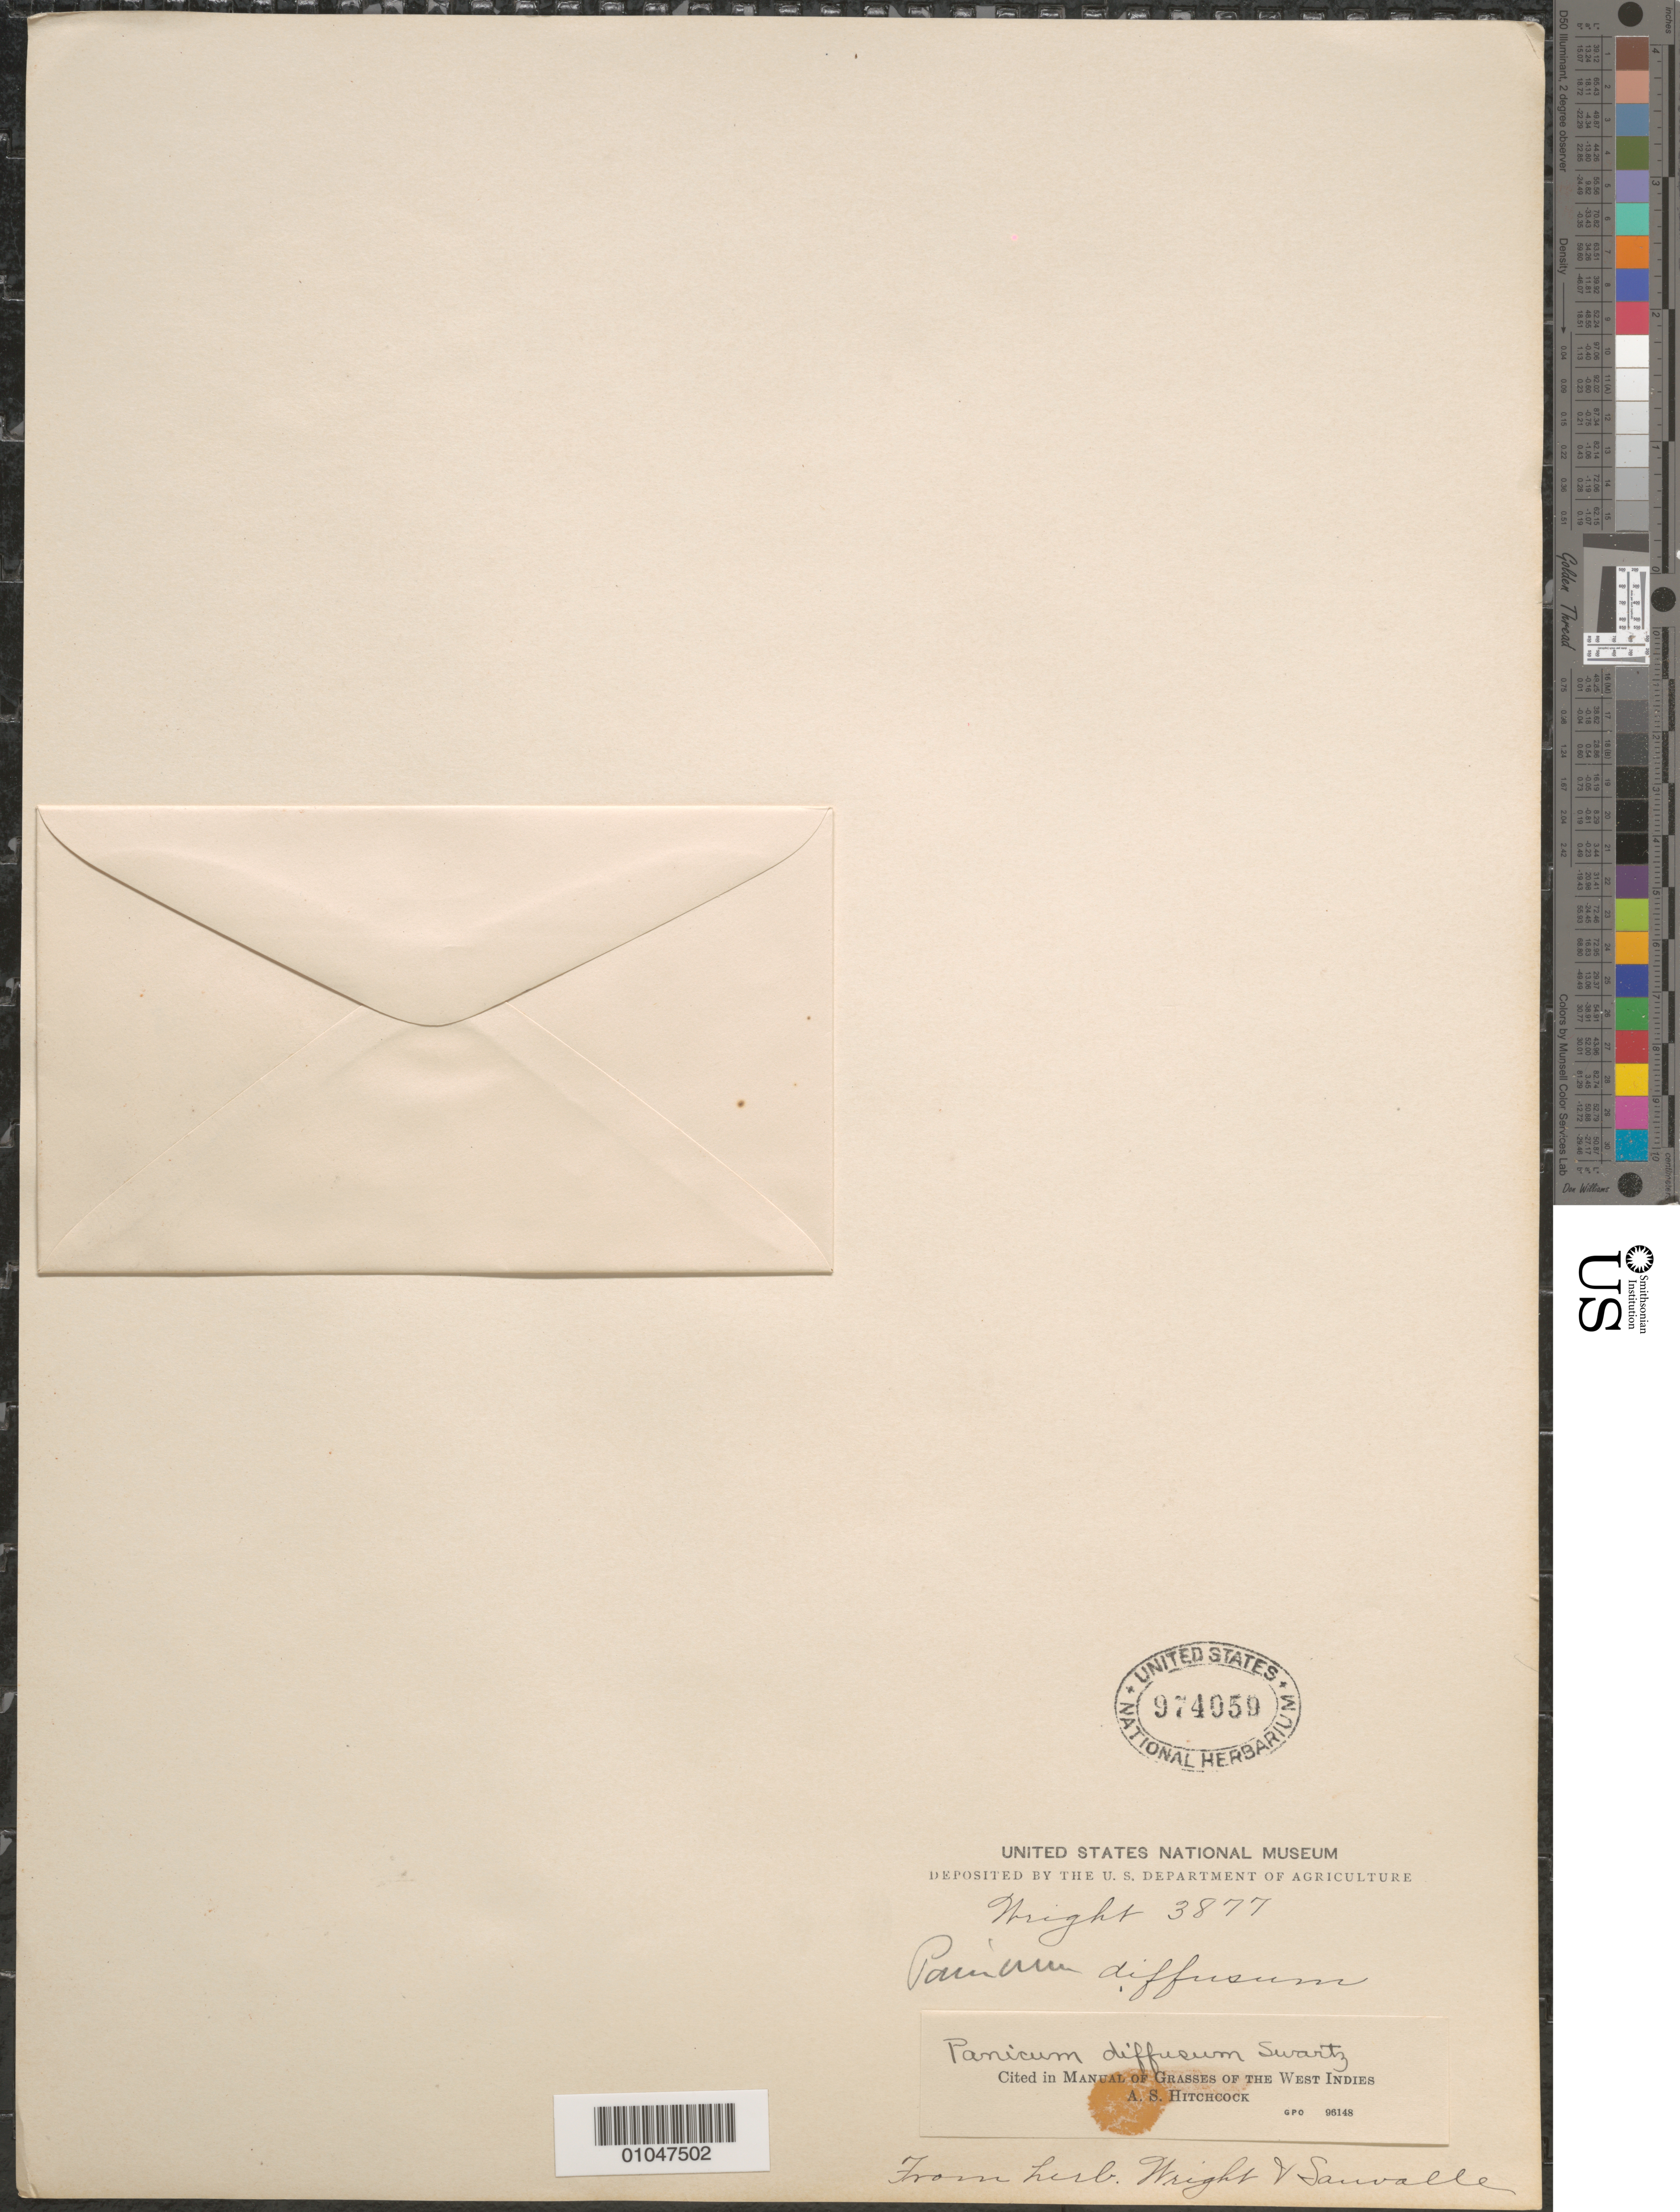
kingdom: Plantae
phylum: Tracheophyta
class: Liliopsida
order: Poales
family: Poaceae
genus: Panicum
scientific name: Panicum diffusum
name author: Sw.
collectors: C. Wright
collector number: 3877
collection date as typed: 1865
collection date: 1865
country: Cuba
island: Cuba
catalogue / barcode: US 974059